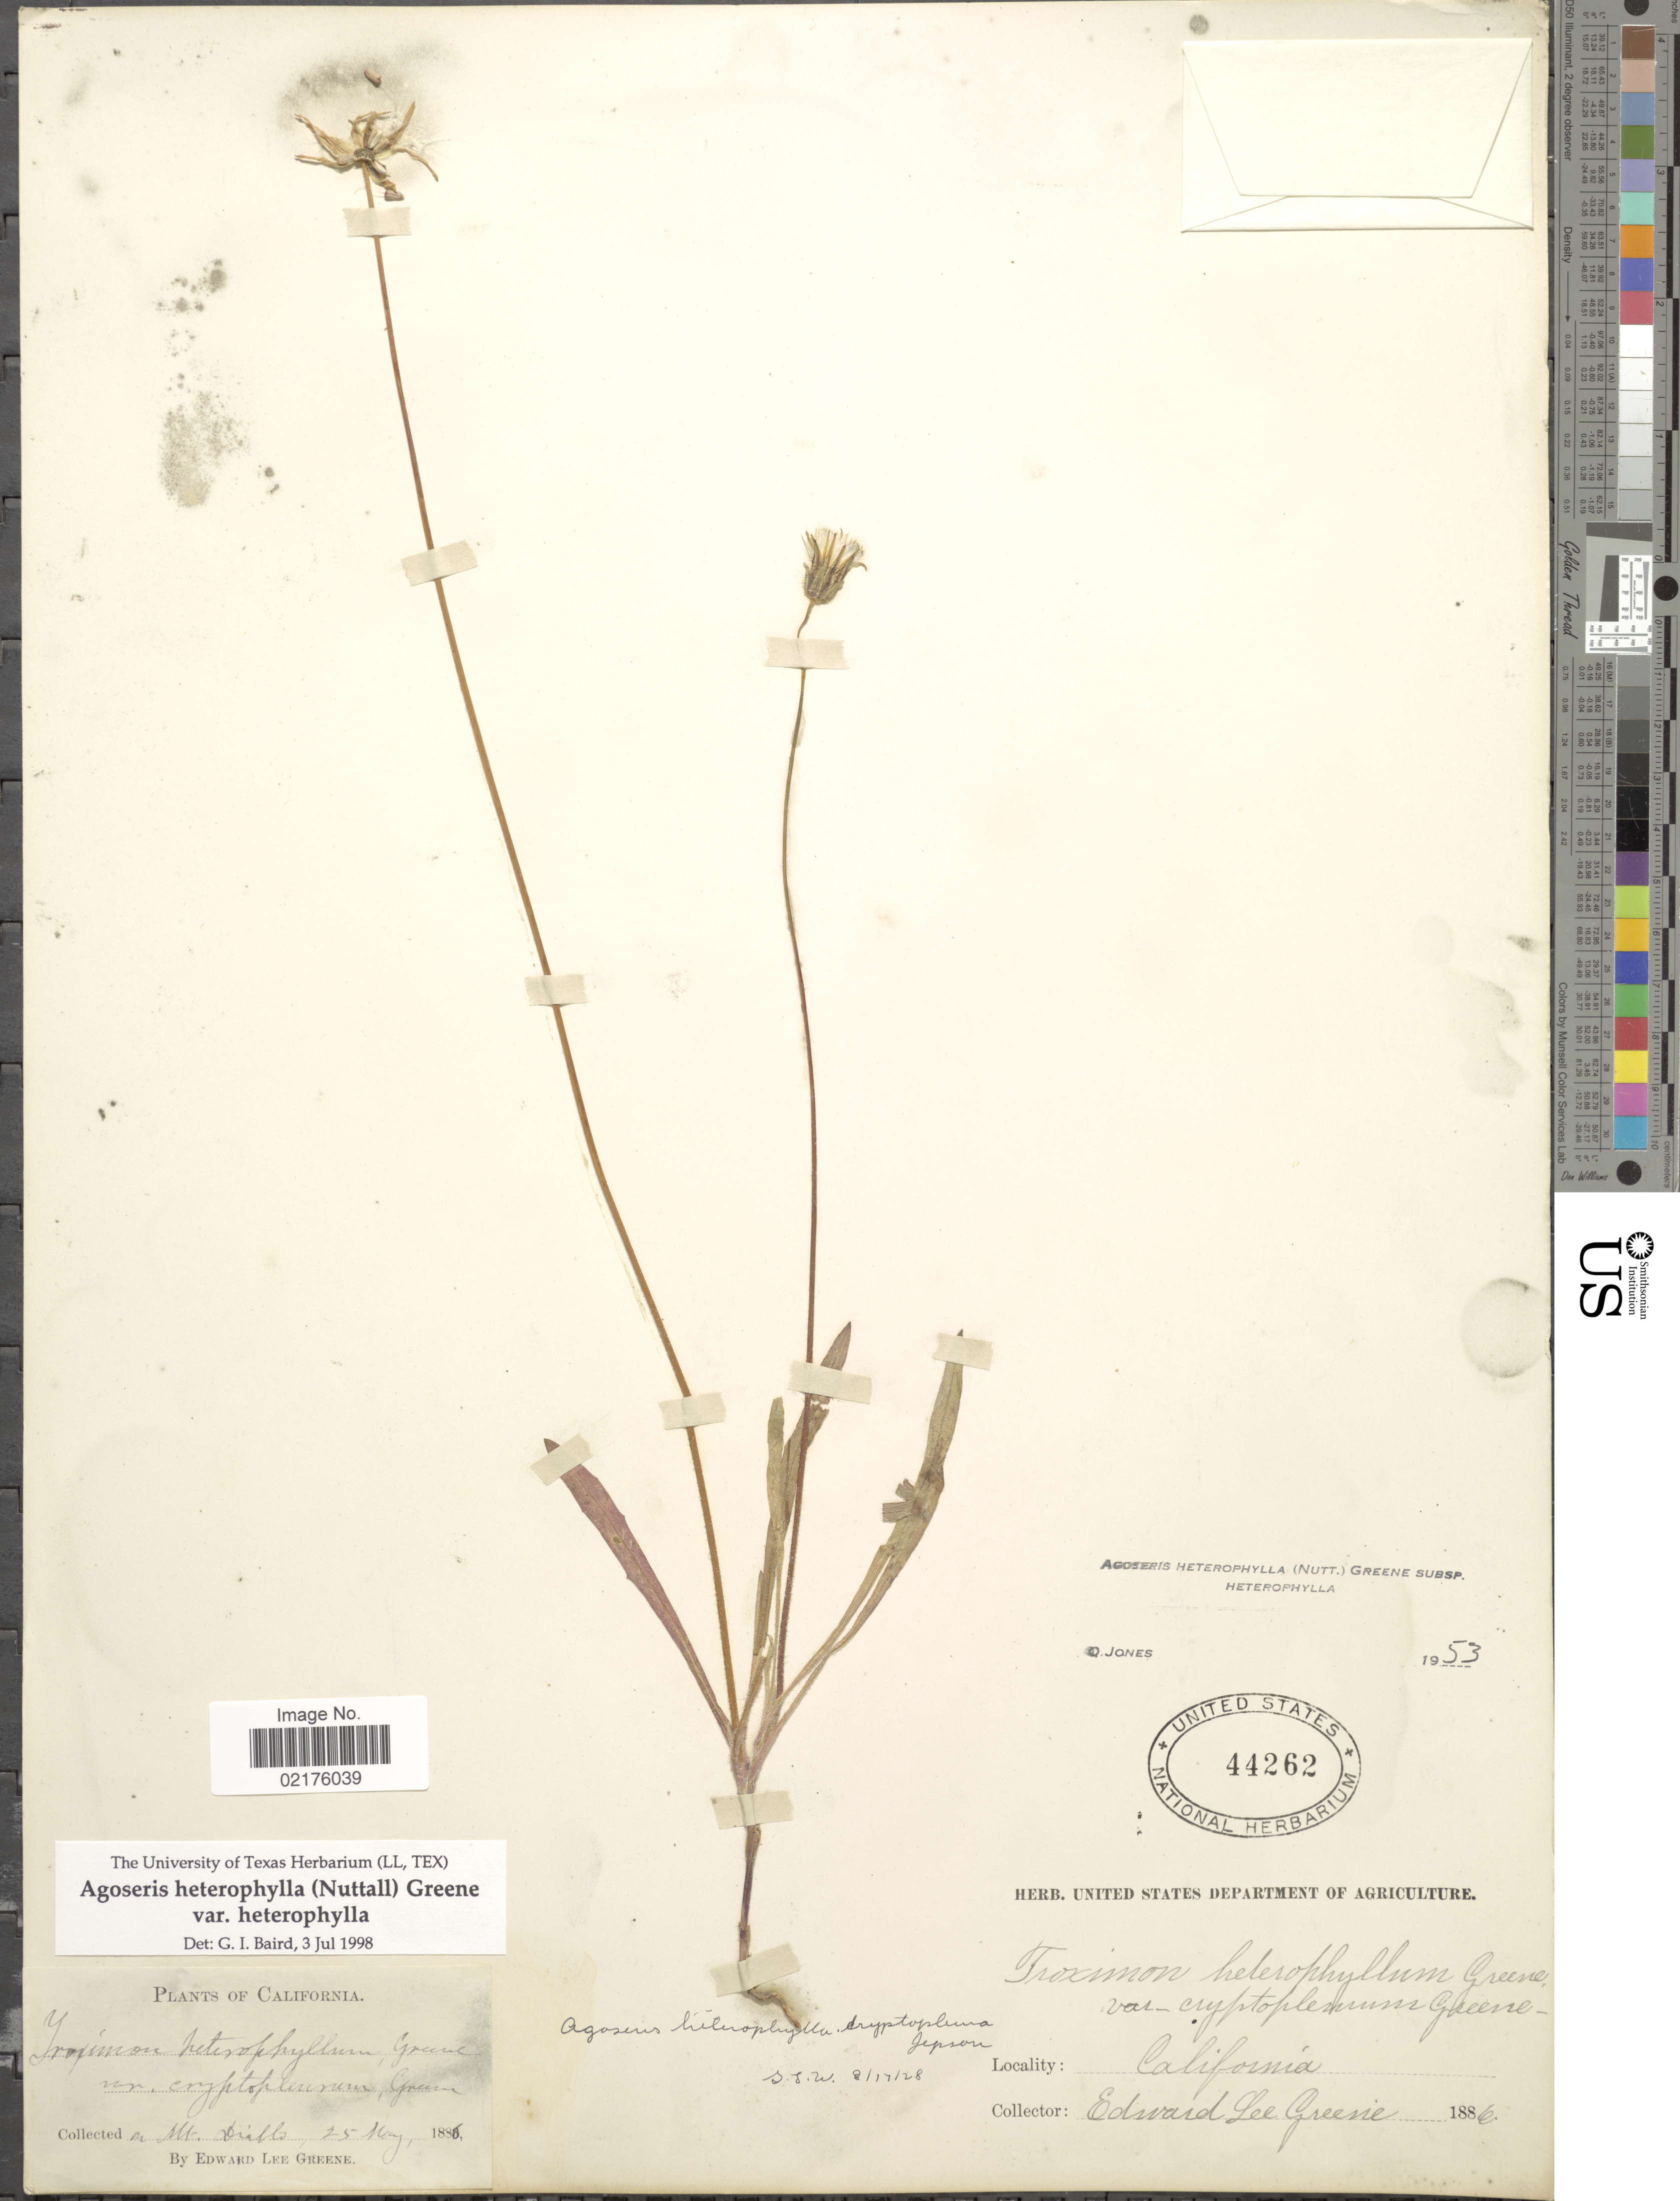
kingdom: Plantae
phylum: Tracheophyta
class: Magnoliopsida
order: Asterales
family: Asteraceae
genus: Agoseris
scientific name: Agoseris heterophylla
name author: (Nutt.) Greene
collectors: E. L. Greene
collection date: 1886-05-25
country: United States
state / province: California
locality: On Mt. Diablo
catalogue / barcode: US 44262